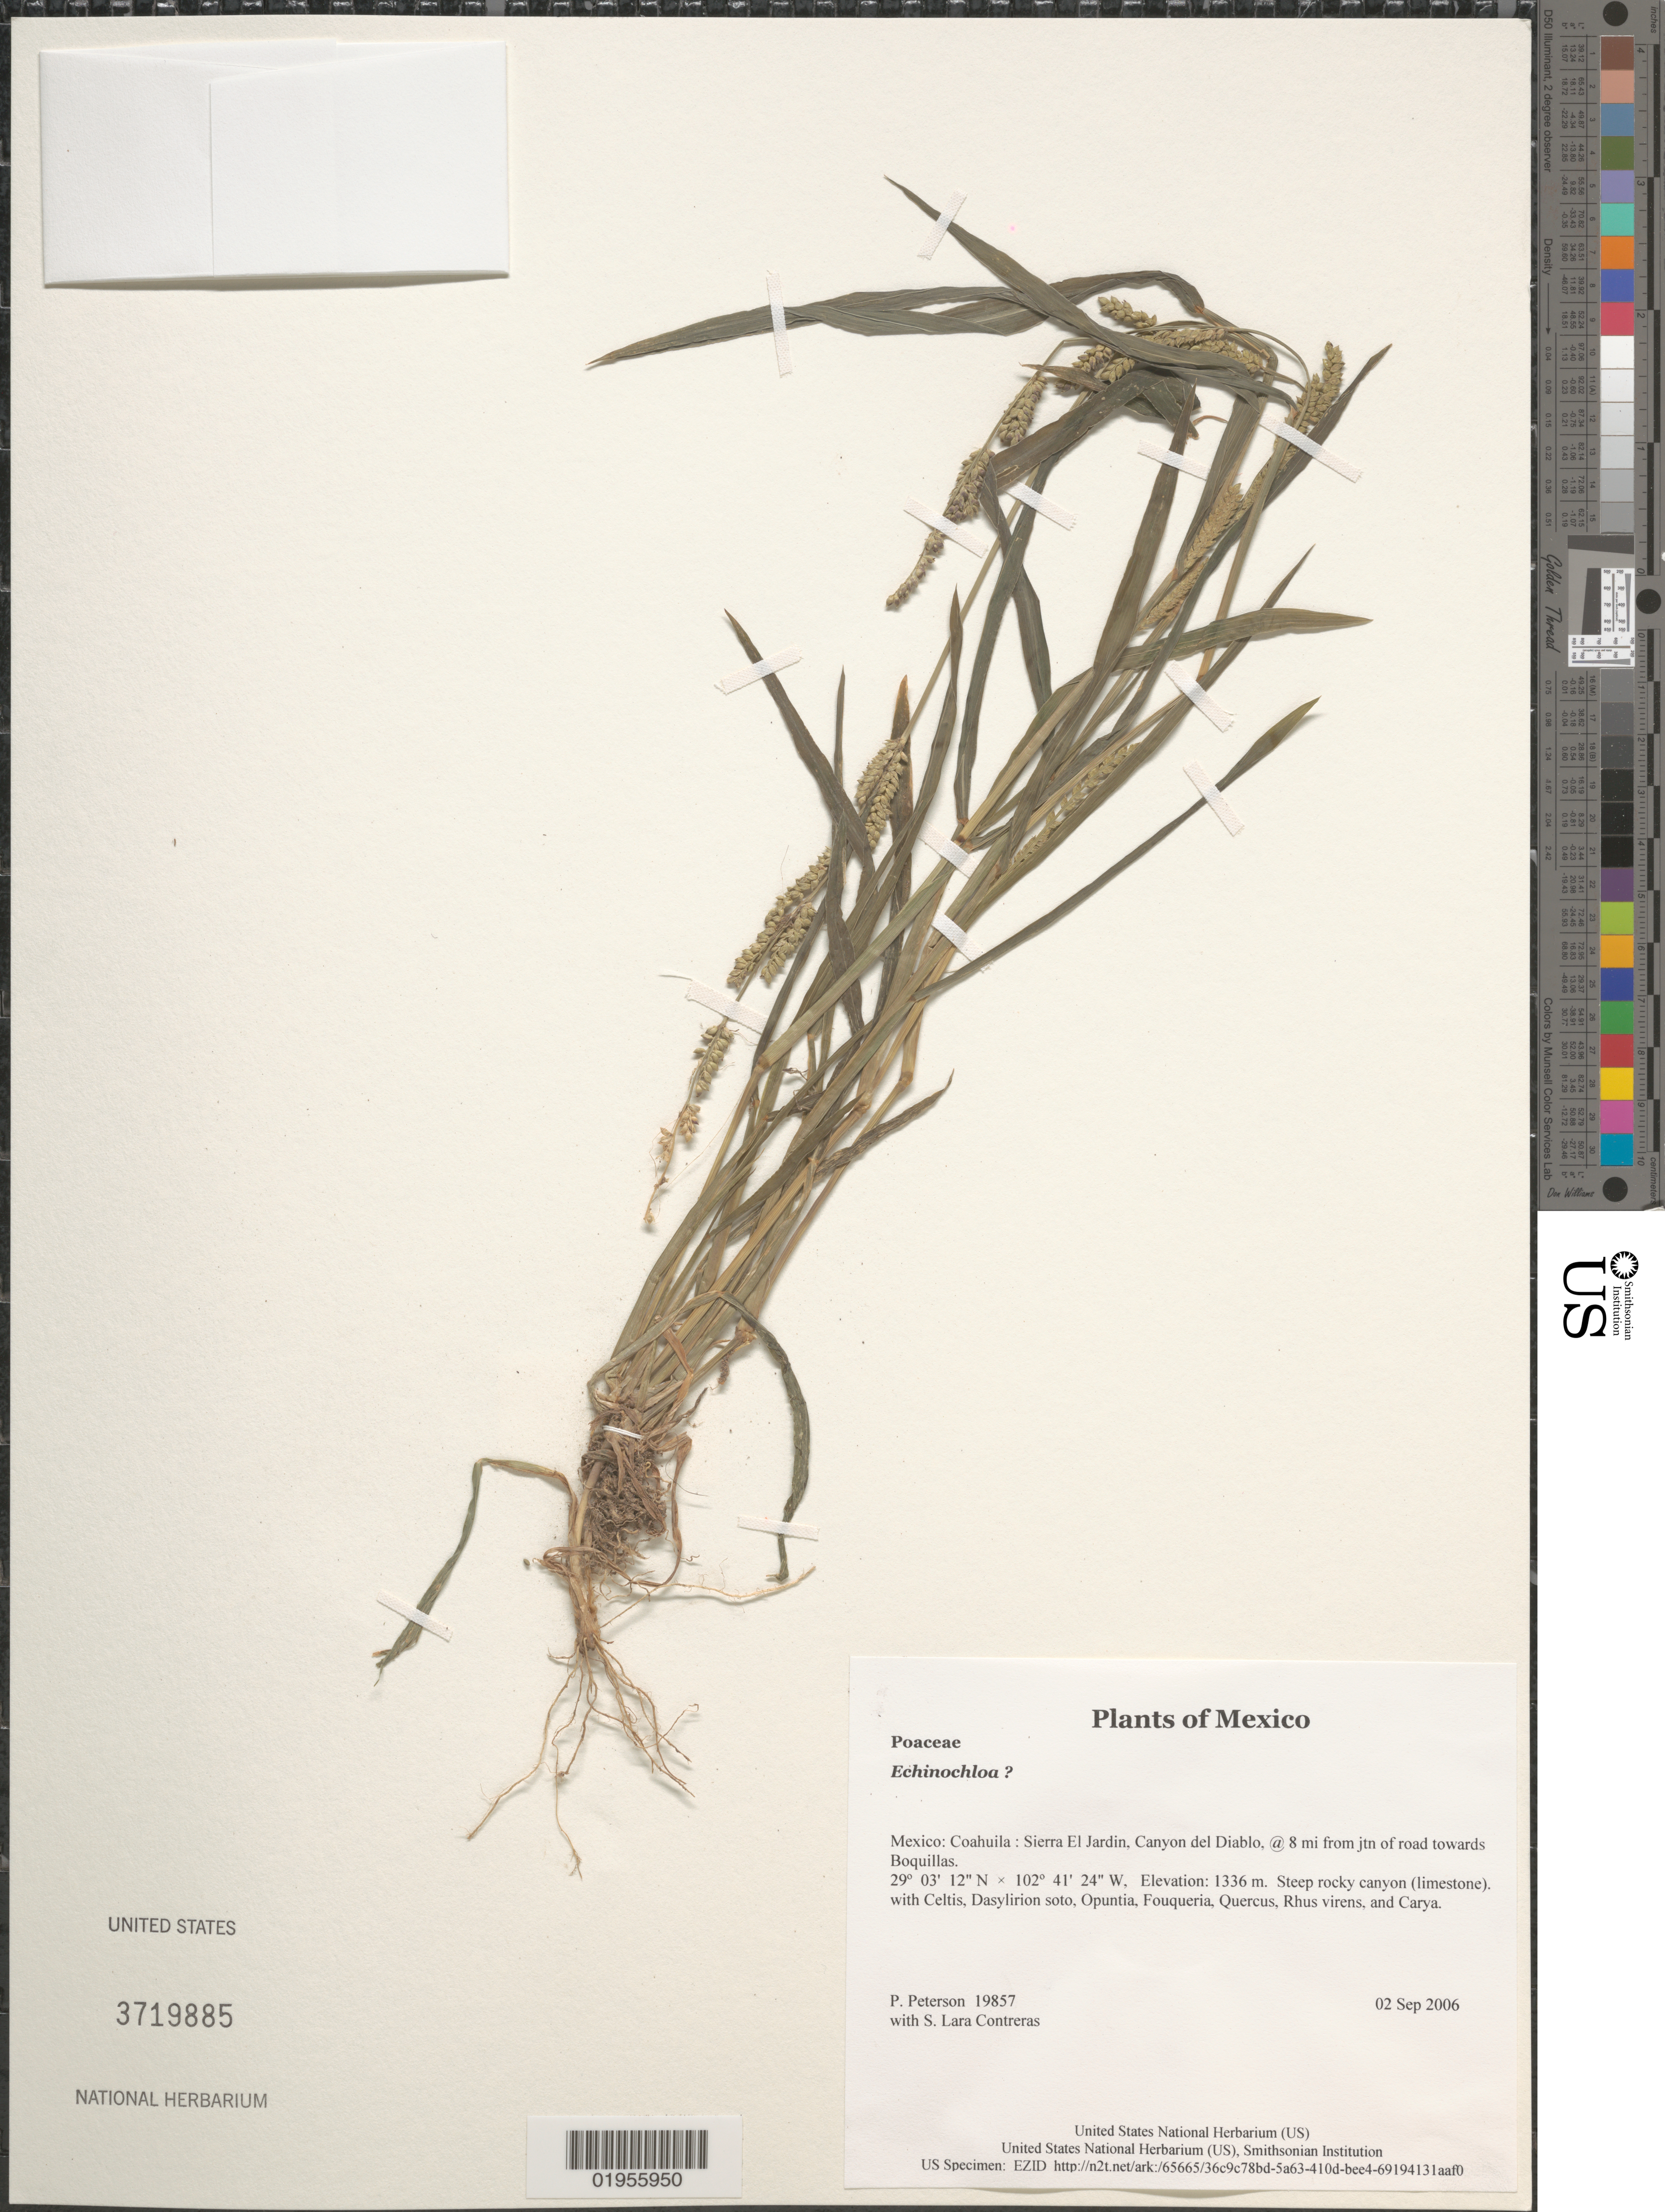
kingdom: Plantae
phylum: Tracheophyta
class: Liliopsida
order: Poales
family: Poaceae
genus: Echinochloa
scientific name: Echinochloa sp.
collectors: P. M. Peterson & S. Lara Contreras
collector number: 19857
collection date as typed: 02 Sep 2006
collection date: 2006-09-02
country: Mexico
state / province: Coahuila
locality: Sierra El Jardin, Canyon del Diablo, @ 8 mi from jtn of road towards Boquillas.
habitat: Steep rocky canyon (limestone)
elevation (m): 1336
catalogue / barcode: US 3719885